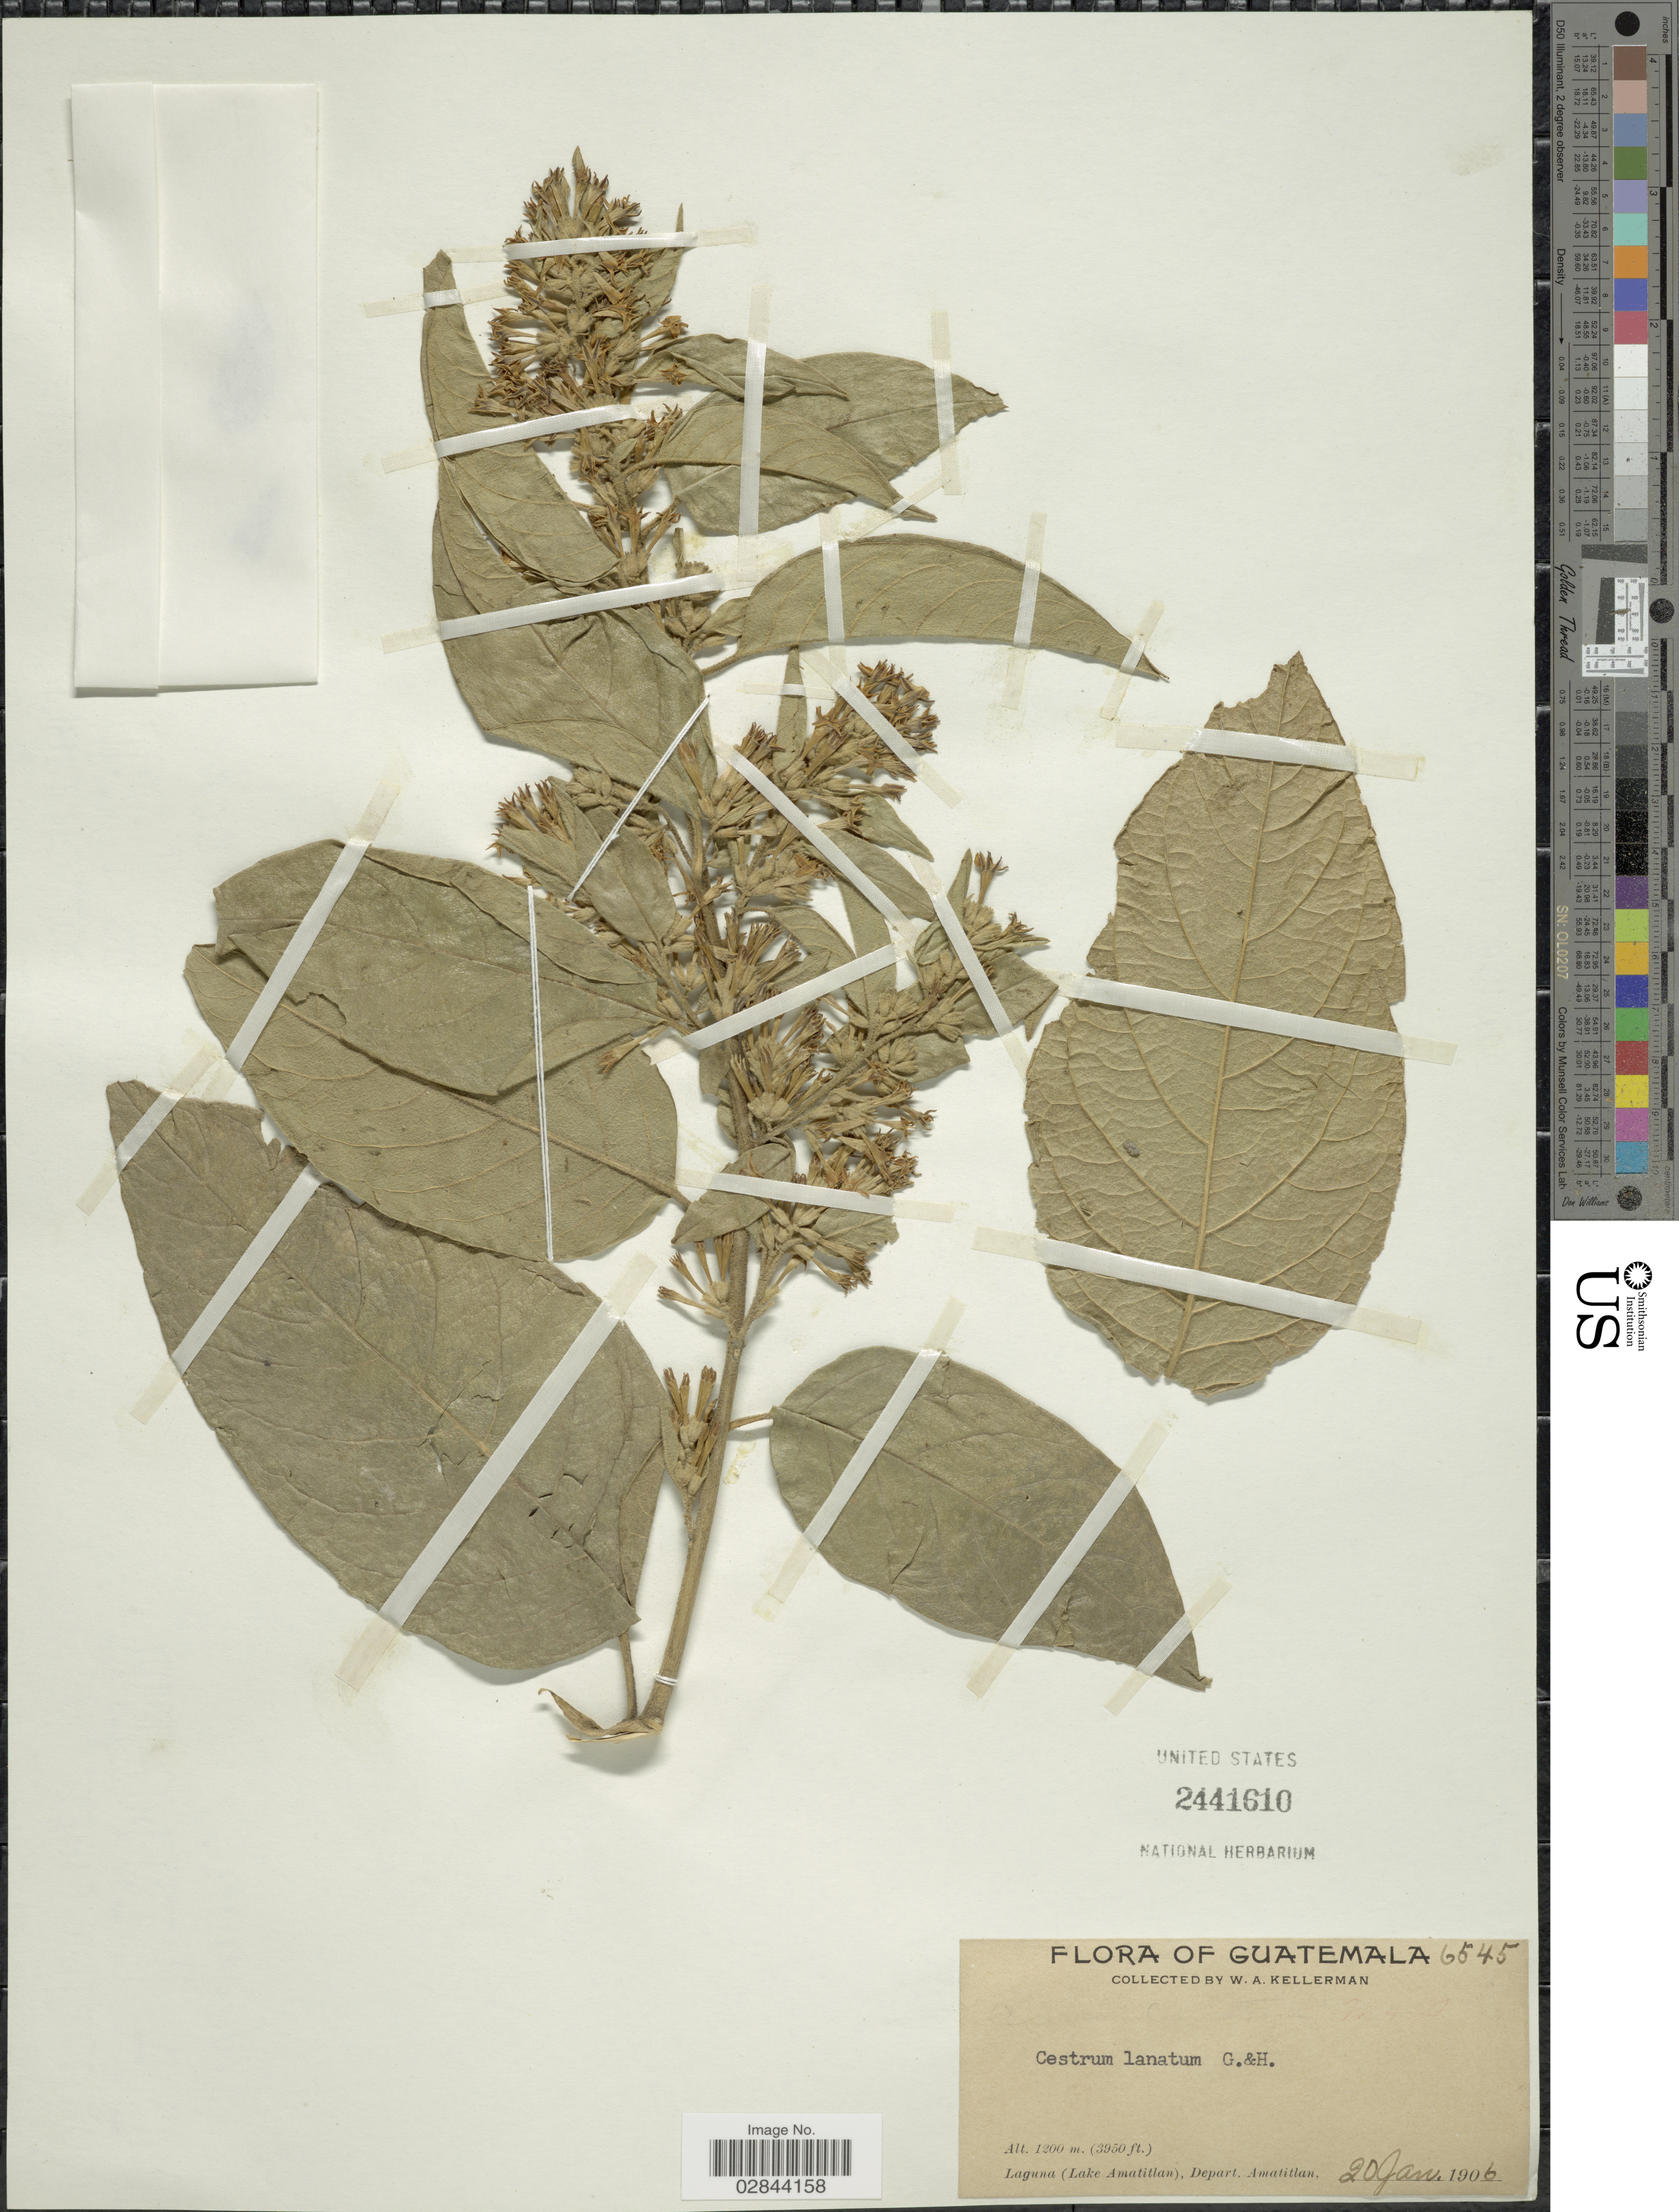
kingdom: Plantae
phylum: Tracheophyta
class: Magnoliopsida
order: Solanales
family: Solanaceae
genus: Cestrum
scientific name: Cestrum lanatum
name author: M. Martens & Galeotti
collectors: W. Kellerman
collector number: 6545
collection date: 1906-01-20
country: Guatemala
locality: Laguna (Lake Amatitlan), Depart. Amatitlan.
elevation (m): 1200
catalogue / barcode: US 2441610